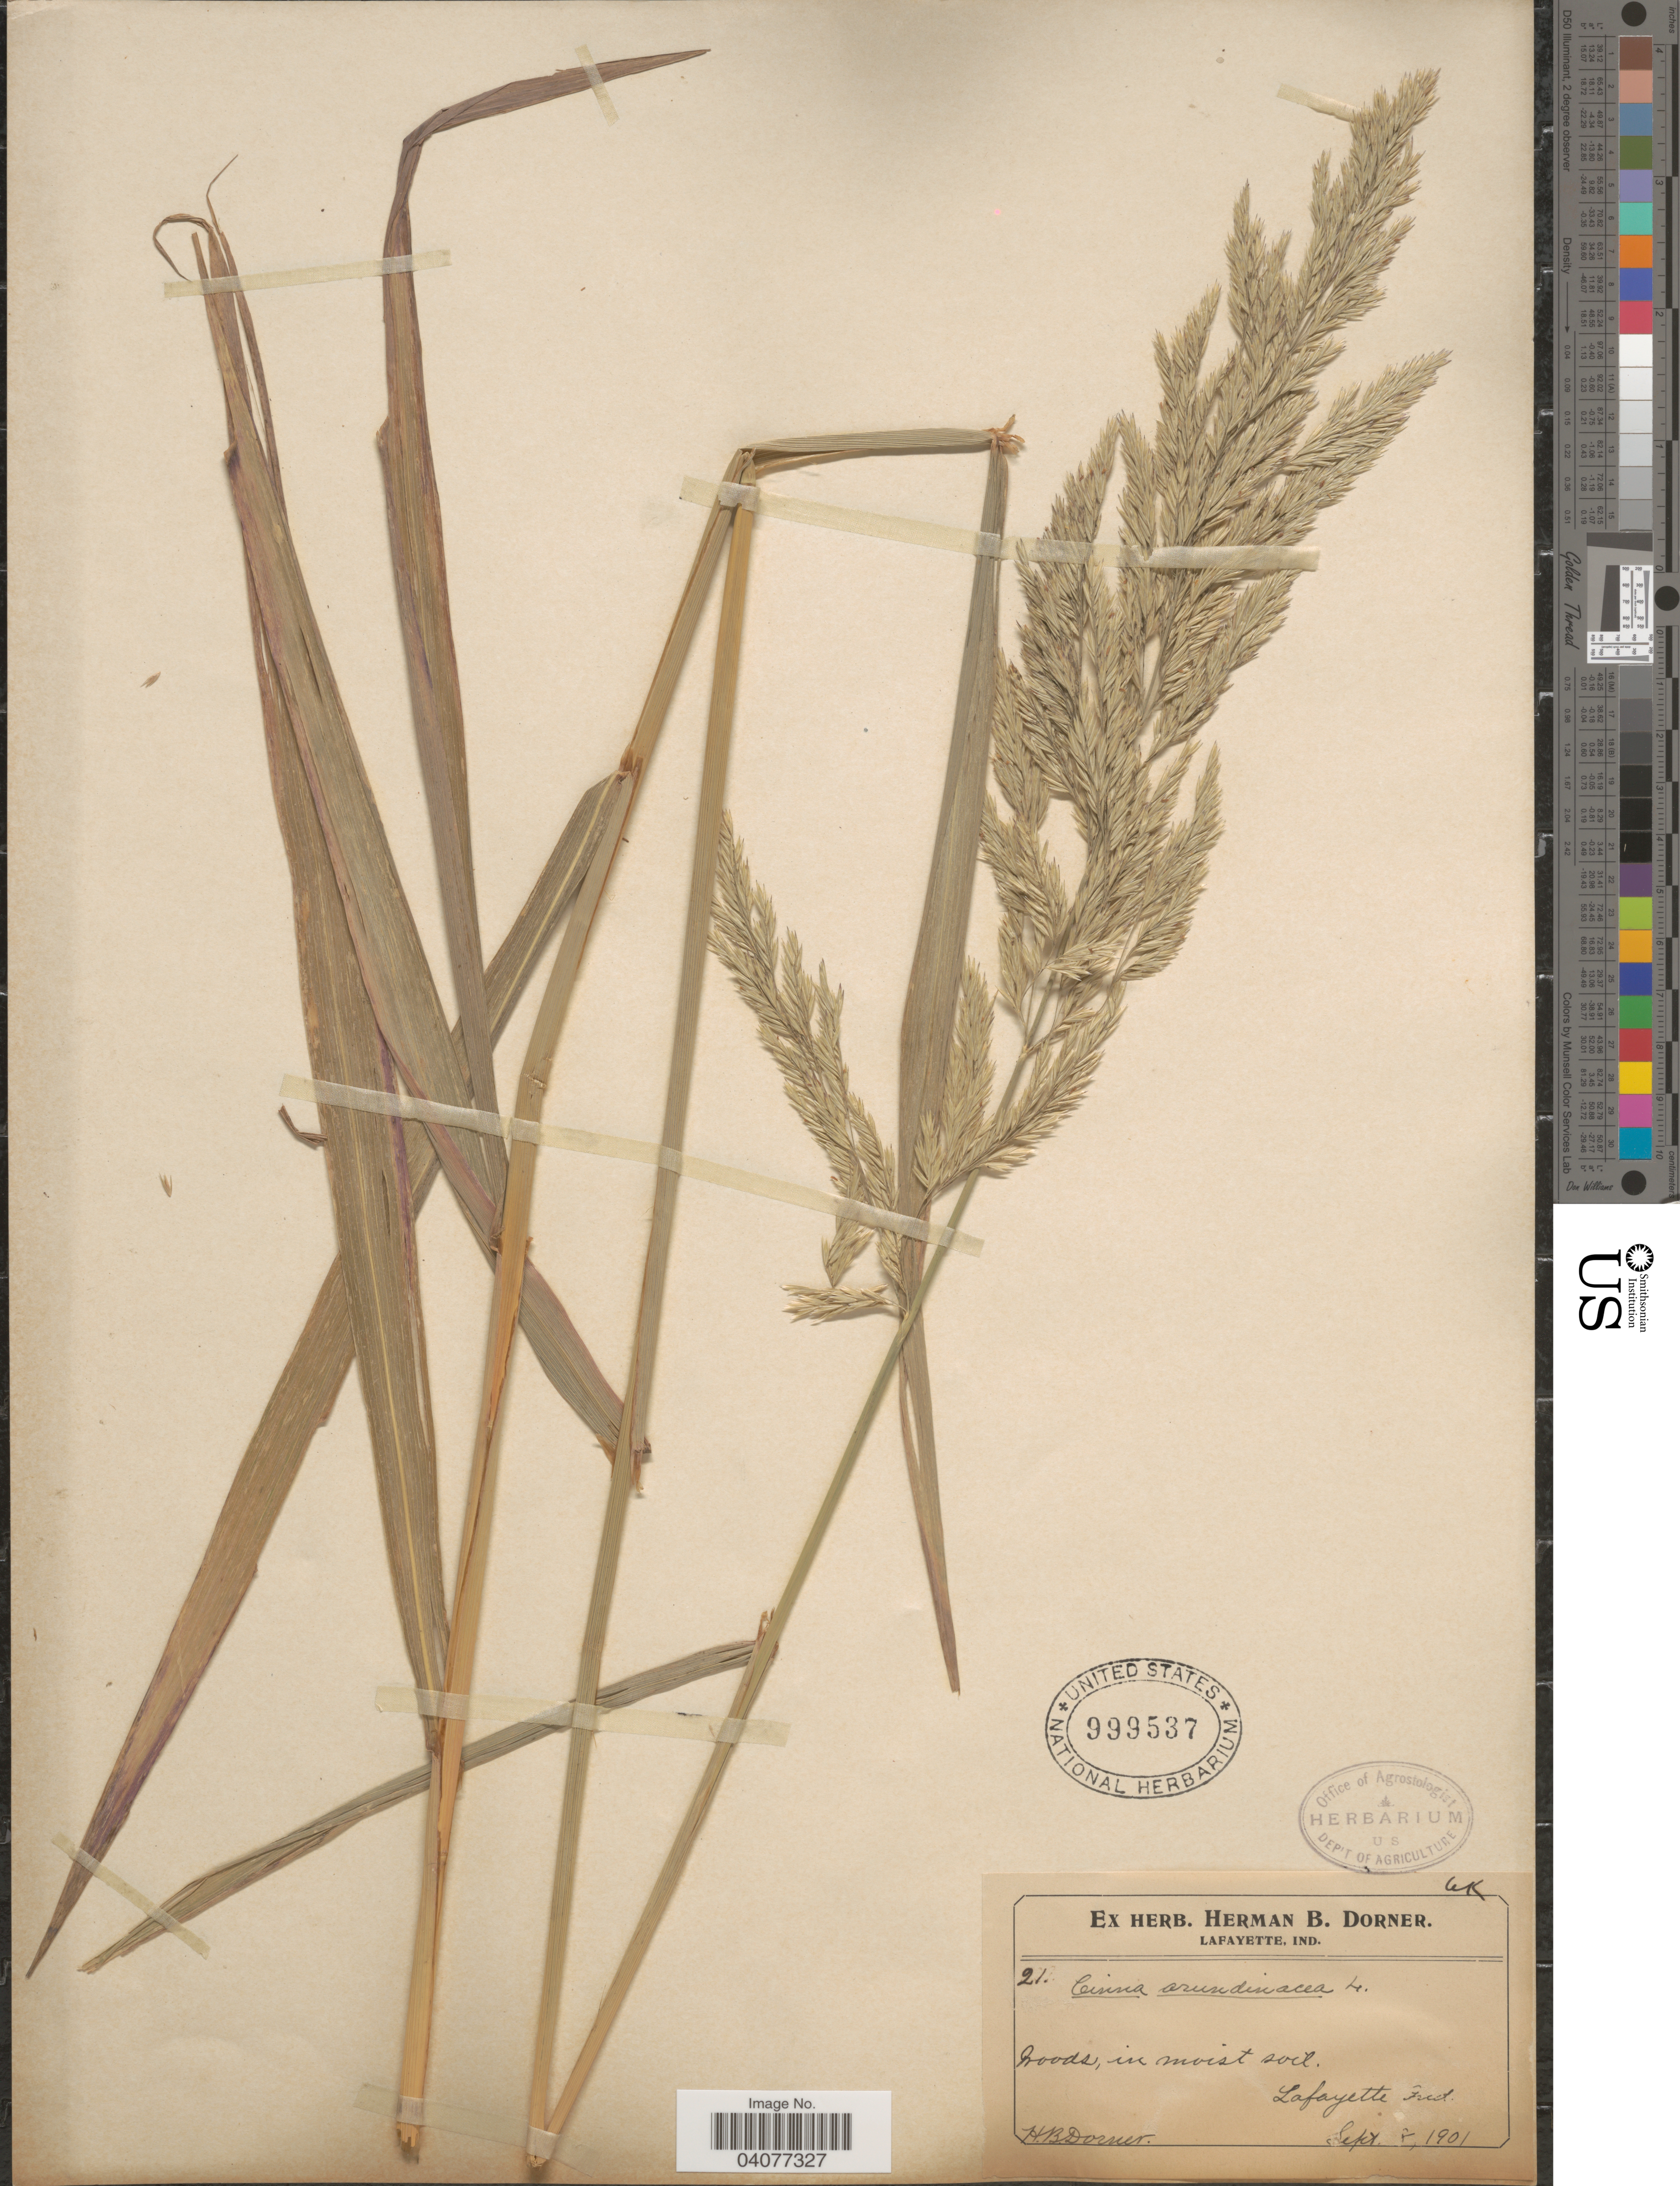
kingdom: Plantae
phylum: Tracheophyta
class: Liliopsida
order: Poales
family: Poaceae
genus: Cinna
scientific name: Cinna arundinacea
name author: L.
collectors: H. Dorner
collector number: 21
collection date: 1901-09-08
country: United States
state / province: Indiana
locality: Woods, in moist soil. Lafayette.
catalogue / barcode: US 999537